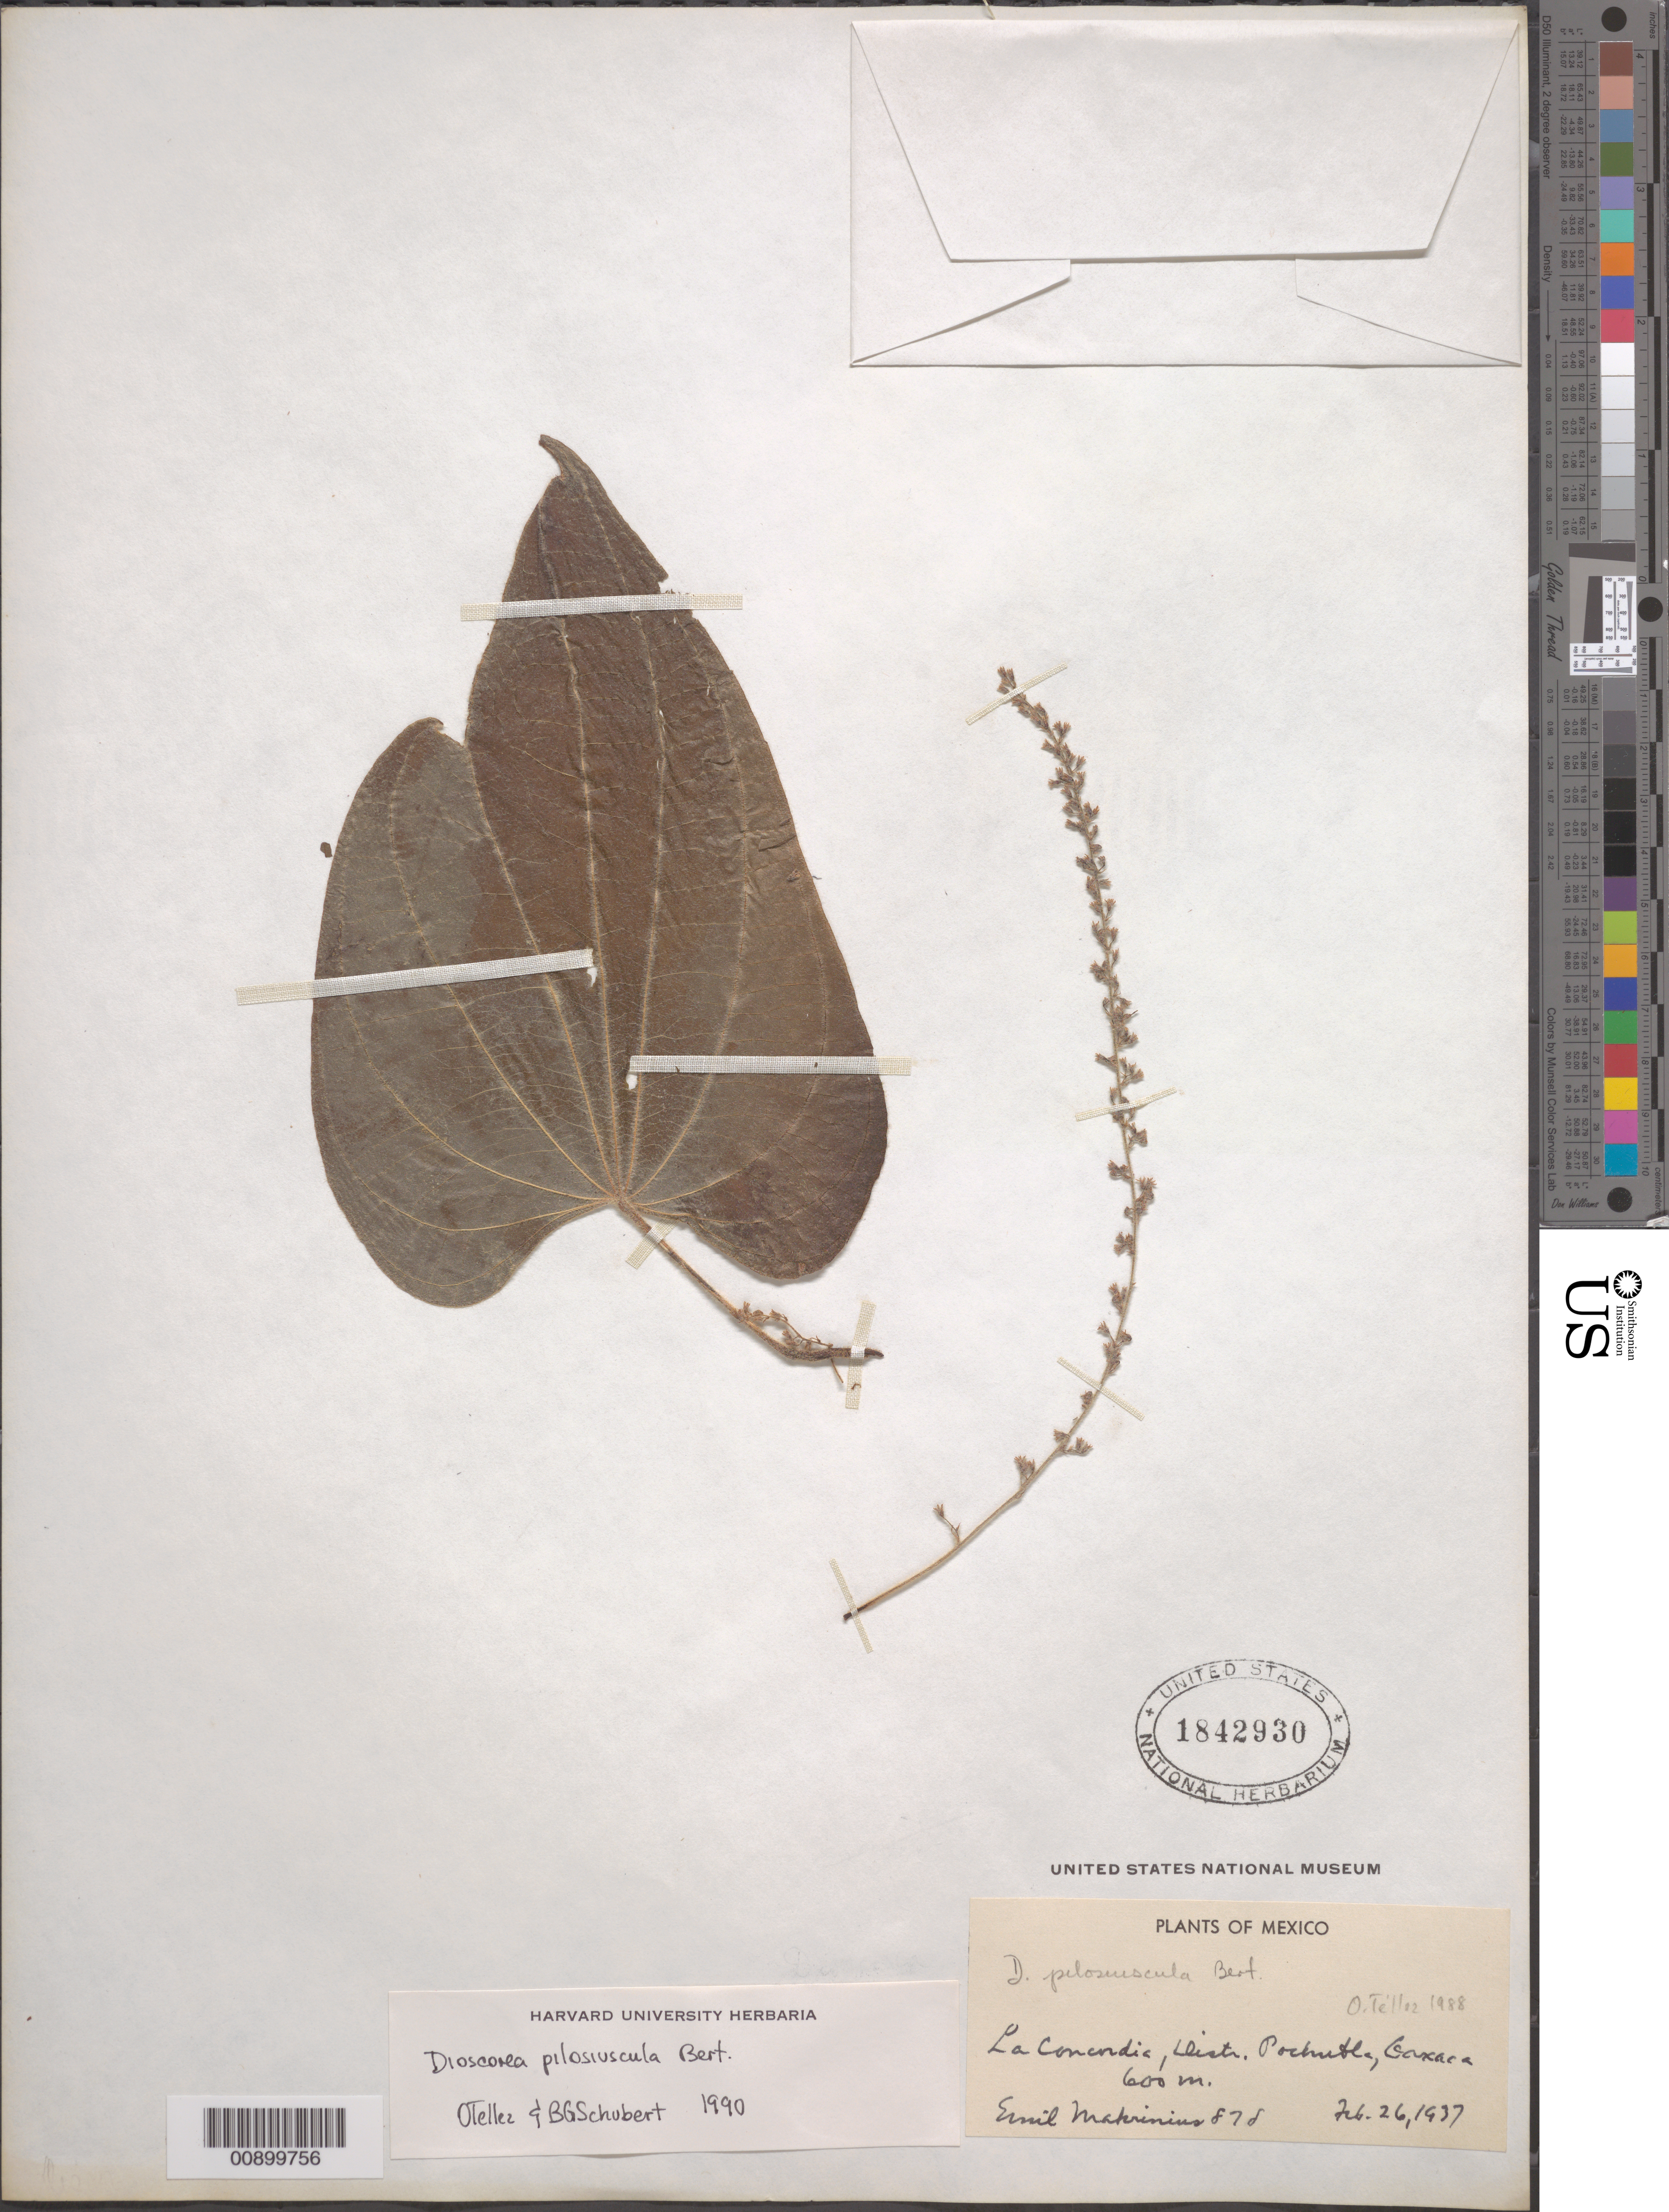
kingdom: Plantae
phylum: Tracheophyta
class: Liliopsida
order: Dioscoreales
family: Dioscoreaceae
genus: Dioscorea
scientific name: Dioscorea pilosiuscula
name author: Bertero ex Spreng.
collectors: E. Makrinius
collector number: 878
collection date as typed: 26 Feb 1937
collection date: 1937-02-26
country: Mexico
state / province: Oaxaca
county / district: Pochutla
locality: La Concordia, Distr. Pochutla, Oaxaca.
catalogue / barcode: US 1842930